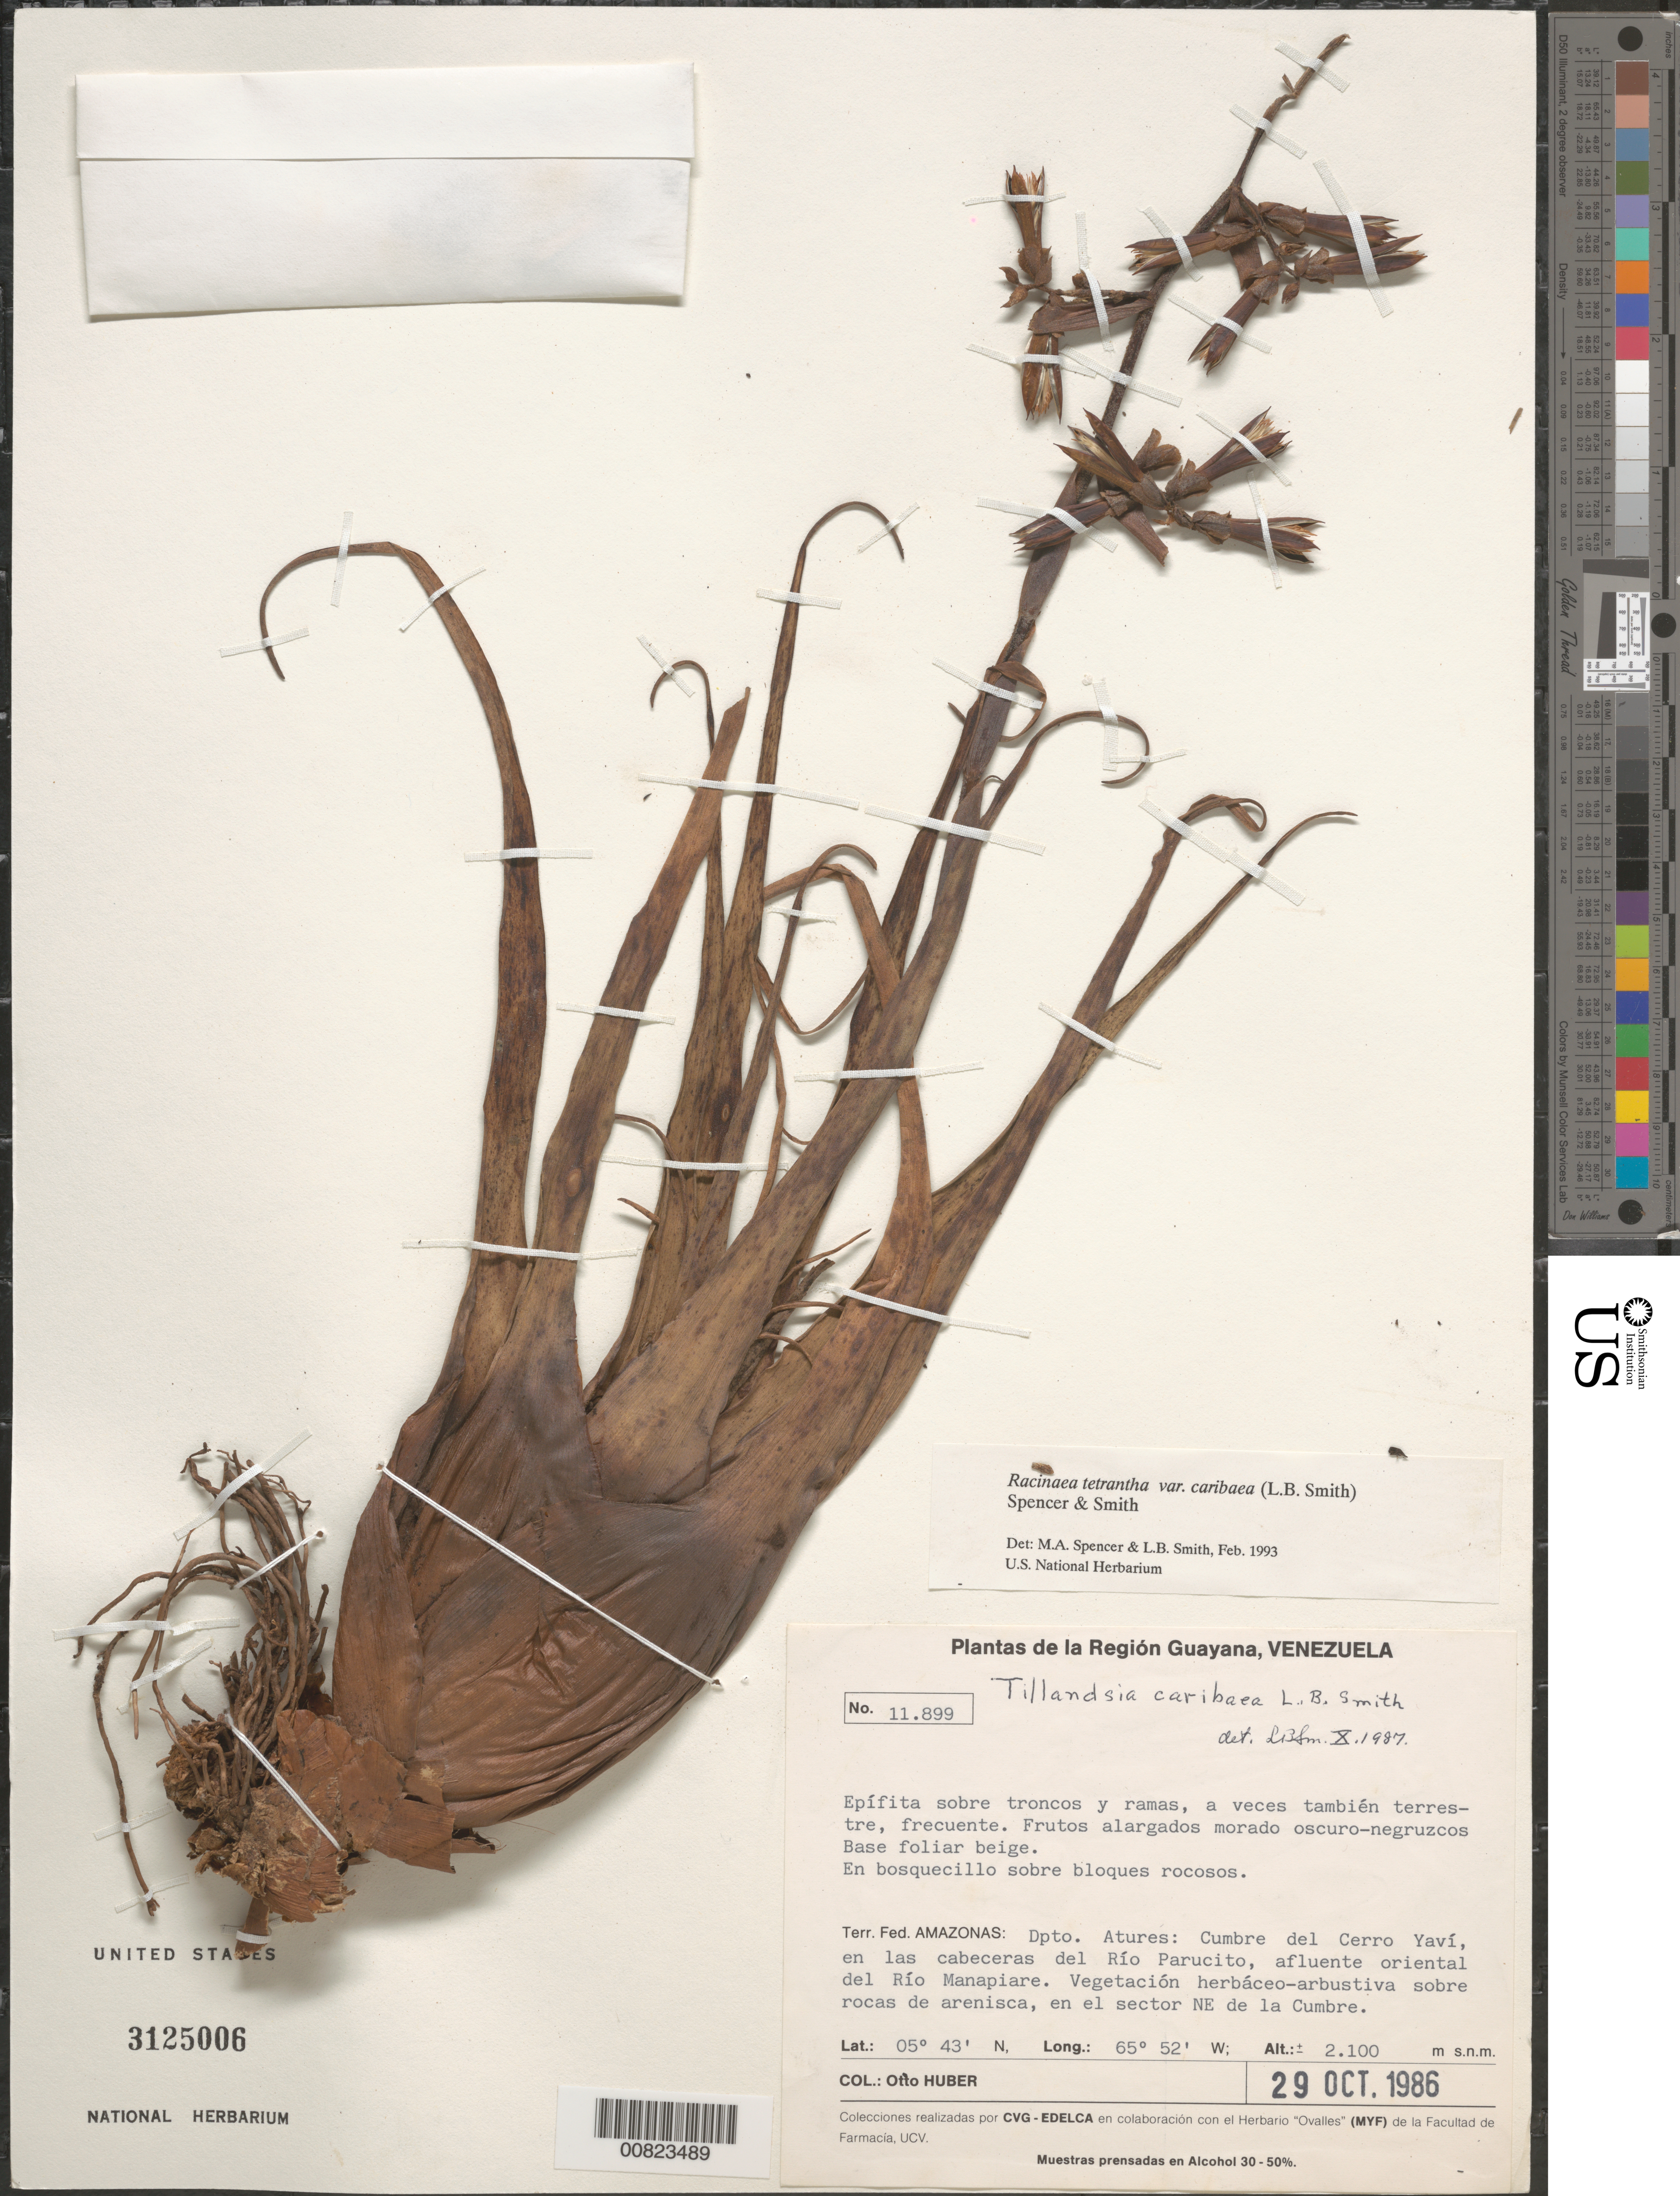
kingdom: Plantae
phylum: Tracheophyta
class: Liliopsida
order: Poales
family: Bromeliaceae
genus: Racinaea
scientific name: Racinaea tetrantha var. caribaea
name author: (L.B. Sm.) M.A. Spencer & L.B. Sm.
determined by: Spencer, M. A.; Smith, L. B.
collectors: O. Huber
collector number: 11899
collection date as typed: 29-Oct-86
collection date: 1986-10-29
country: Venezuela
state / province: Amazonas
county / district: Atures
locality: Cerro Yaví cumbre, cabeceras de Río Parucito (affl. Río Manapiare), sector NE de la cumbre.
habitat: Vegetación herbaceo-arbustiva sobre rocas de arnisca; en bosquecillo sobre bloques rocosos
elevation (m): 2100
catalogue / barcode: US 3125006